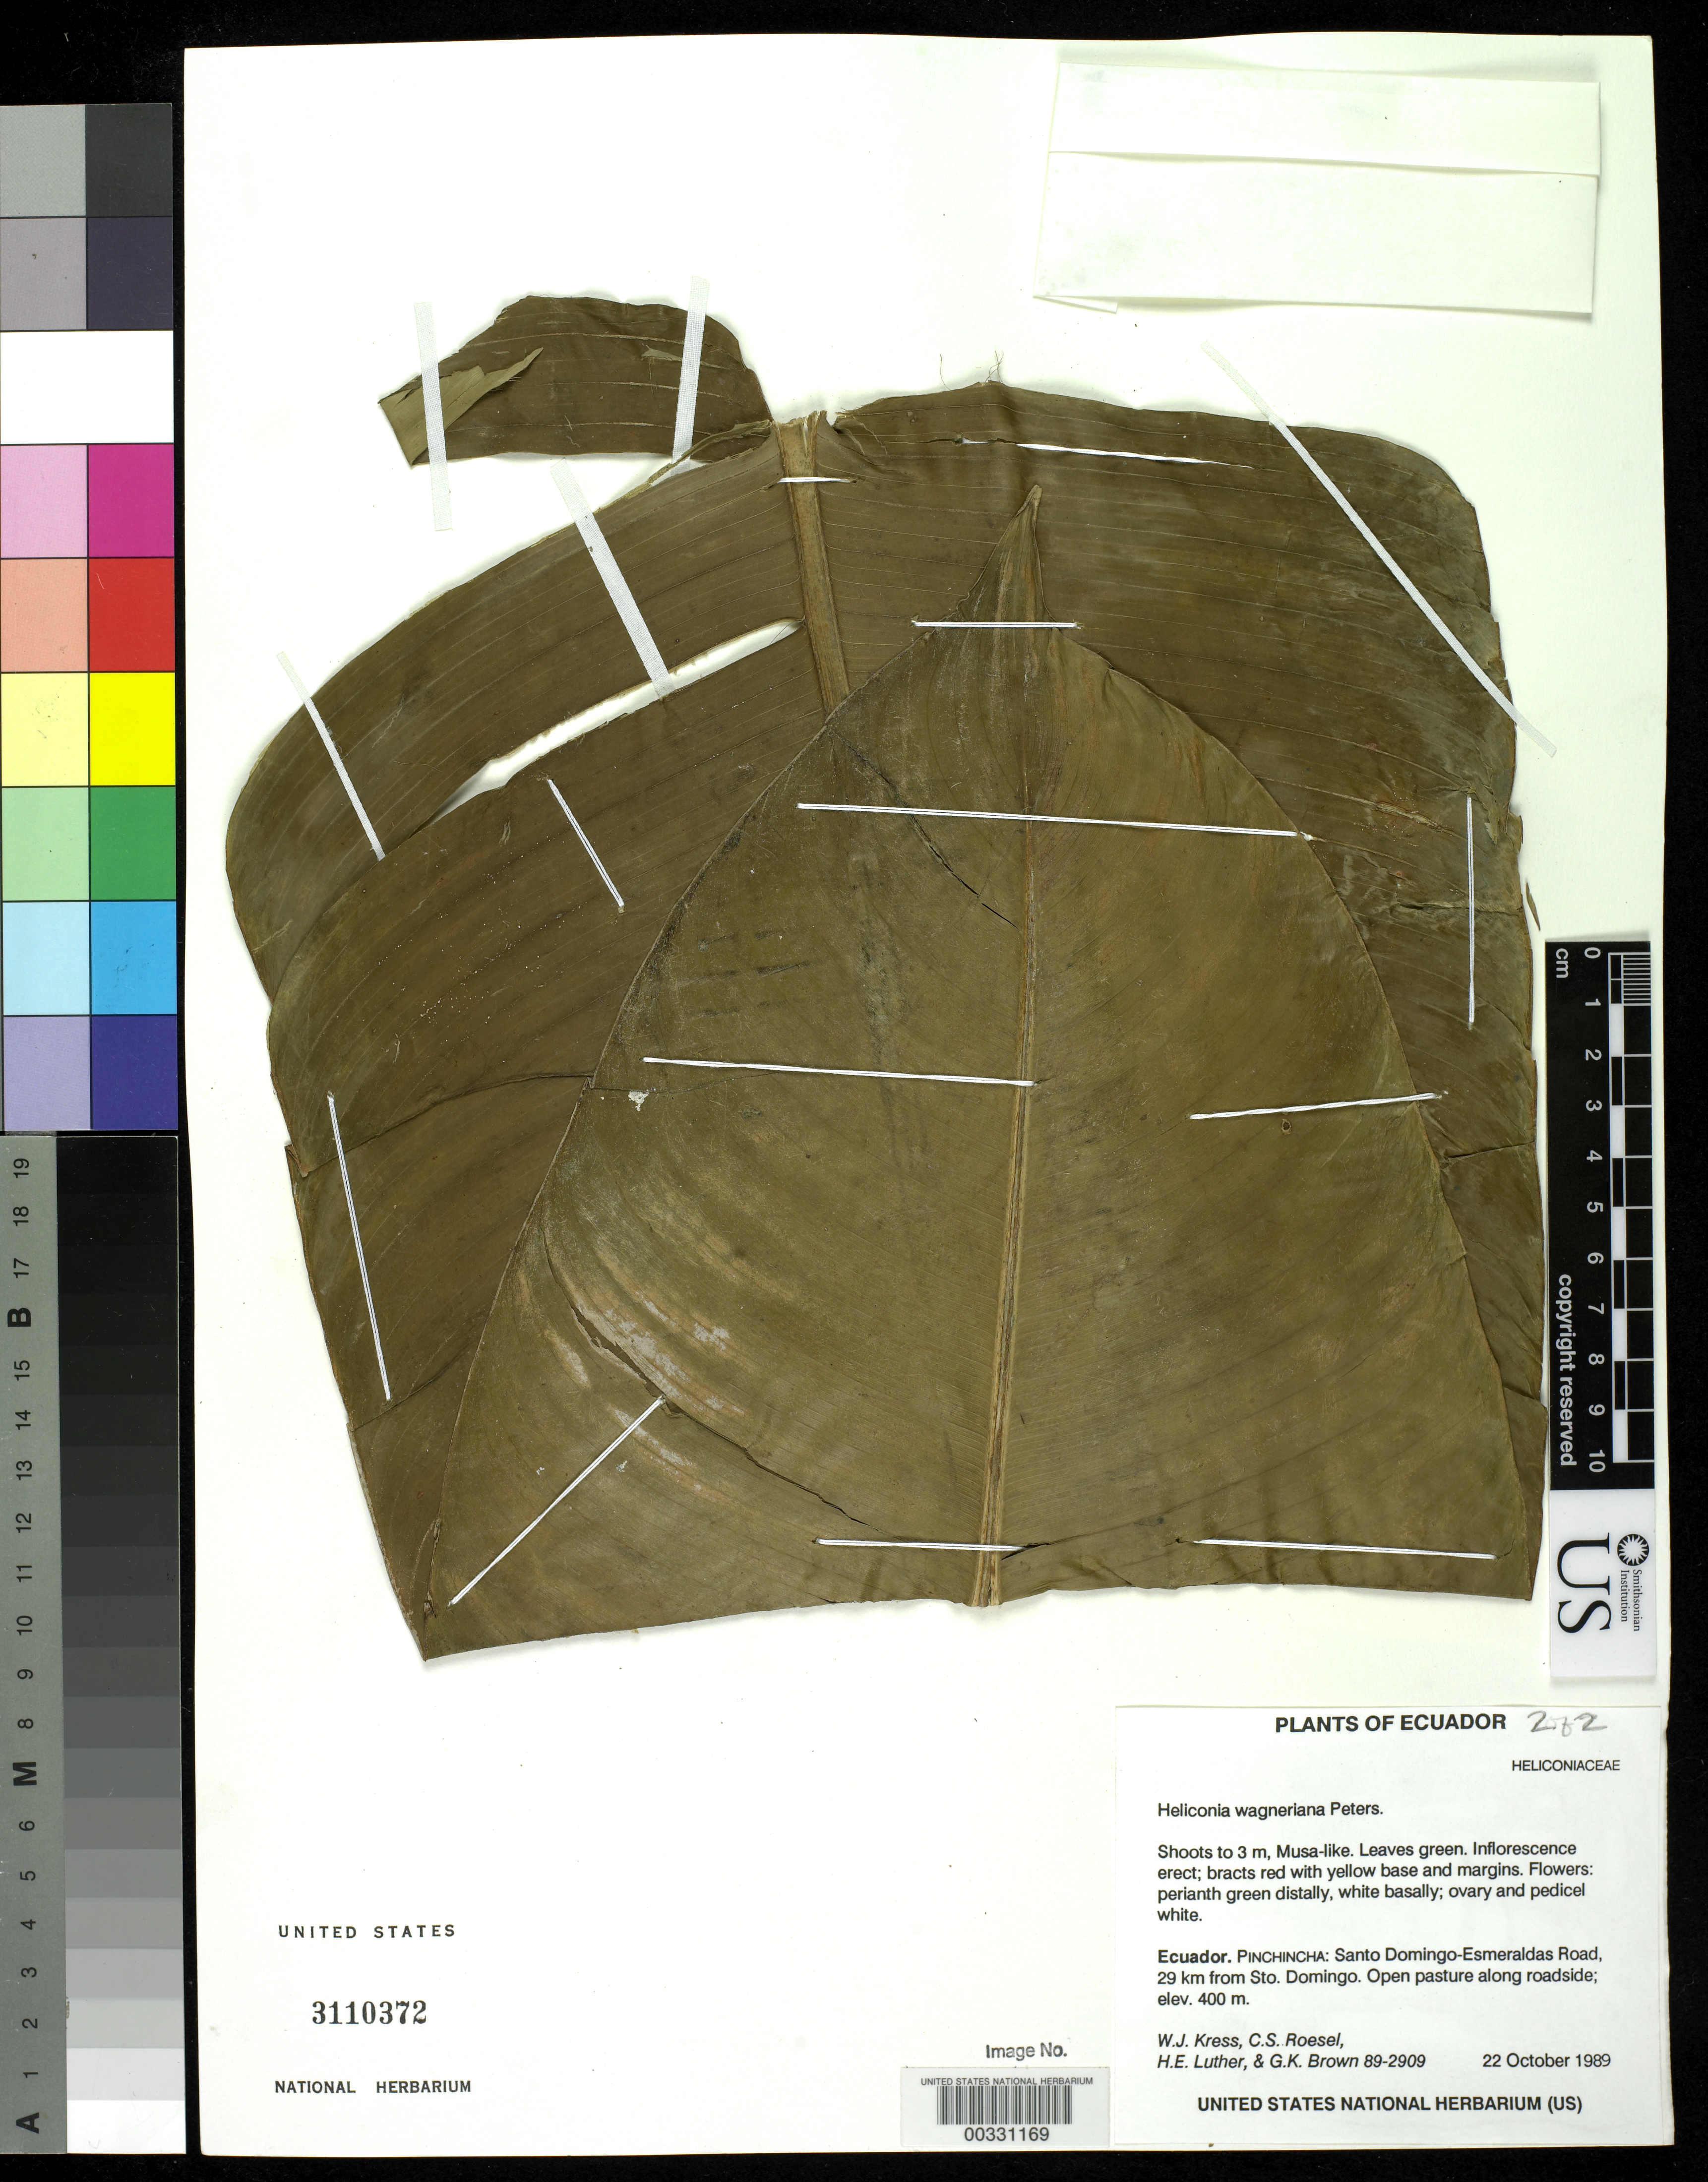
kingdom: Plantae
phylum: Tracheophyta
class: Liliopsida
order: Zingiberales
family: Heliconiaceae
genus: Heliconia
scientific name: Heliconia wagneriana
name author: Petersen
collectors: W. J. Kress, C. S. Roesel, Harry E. Luther & G. K. Brown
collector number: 89-2909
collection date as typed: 22 Oct 1989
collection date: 1989-10-22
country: Ecuador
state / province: Pichincha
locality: Santo Domingo-Esmeraldas road, 29 km from sto. domingo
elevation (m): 400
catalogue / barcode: US 3110372